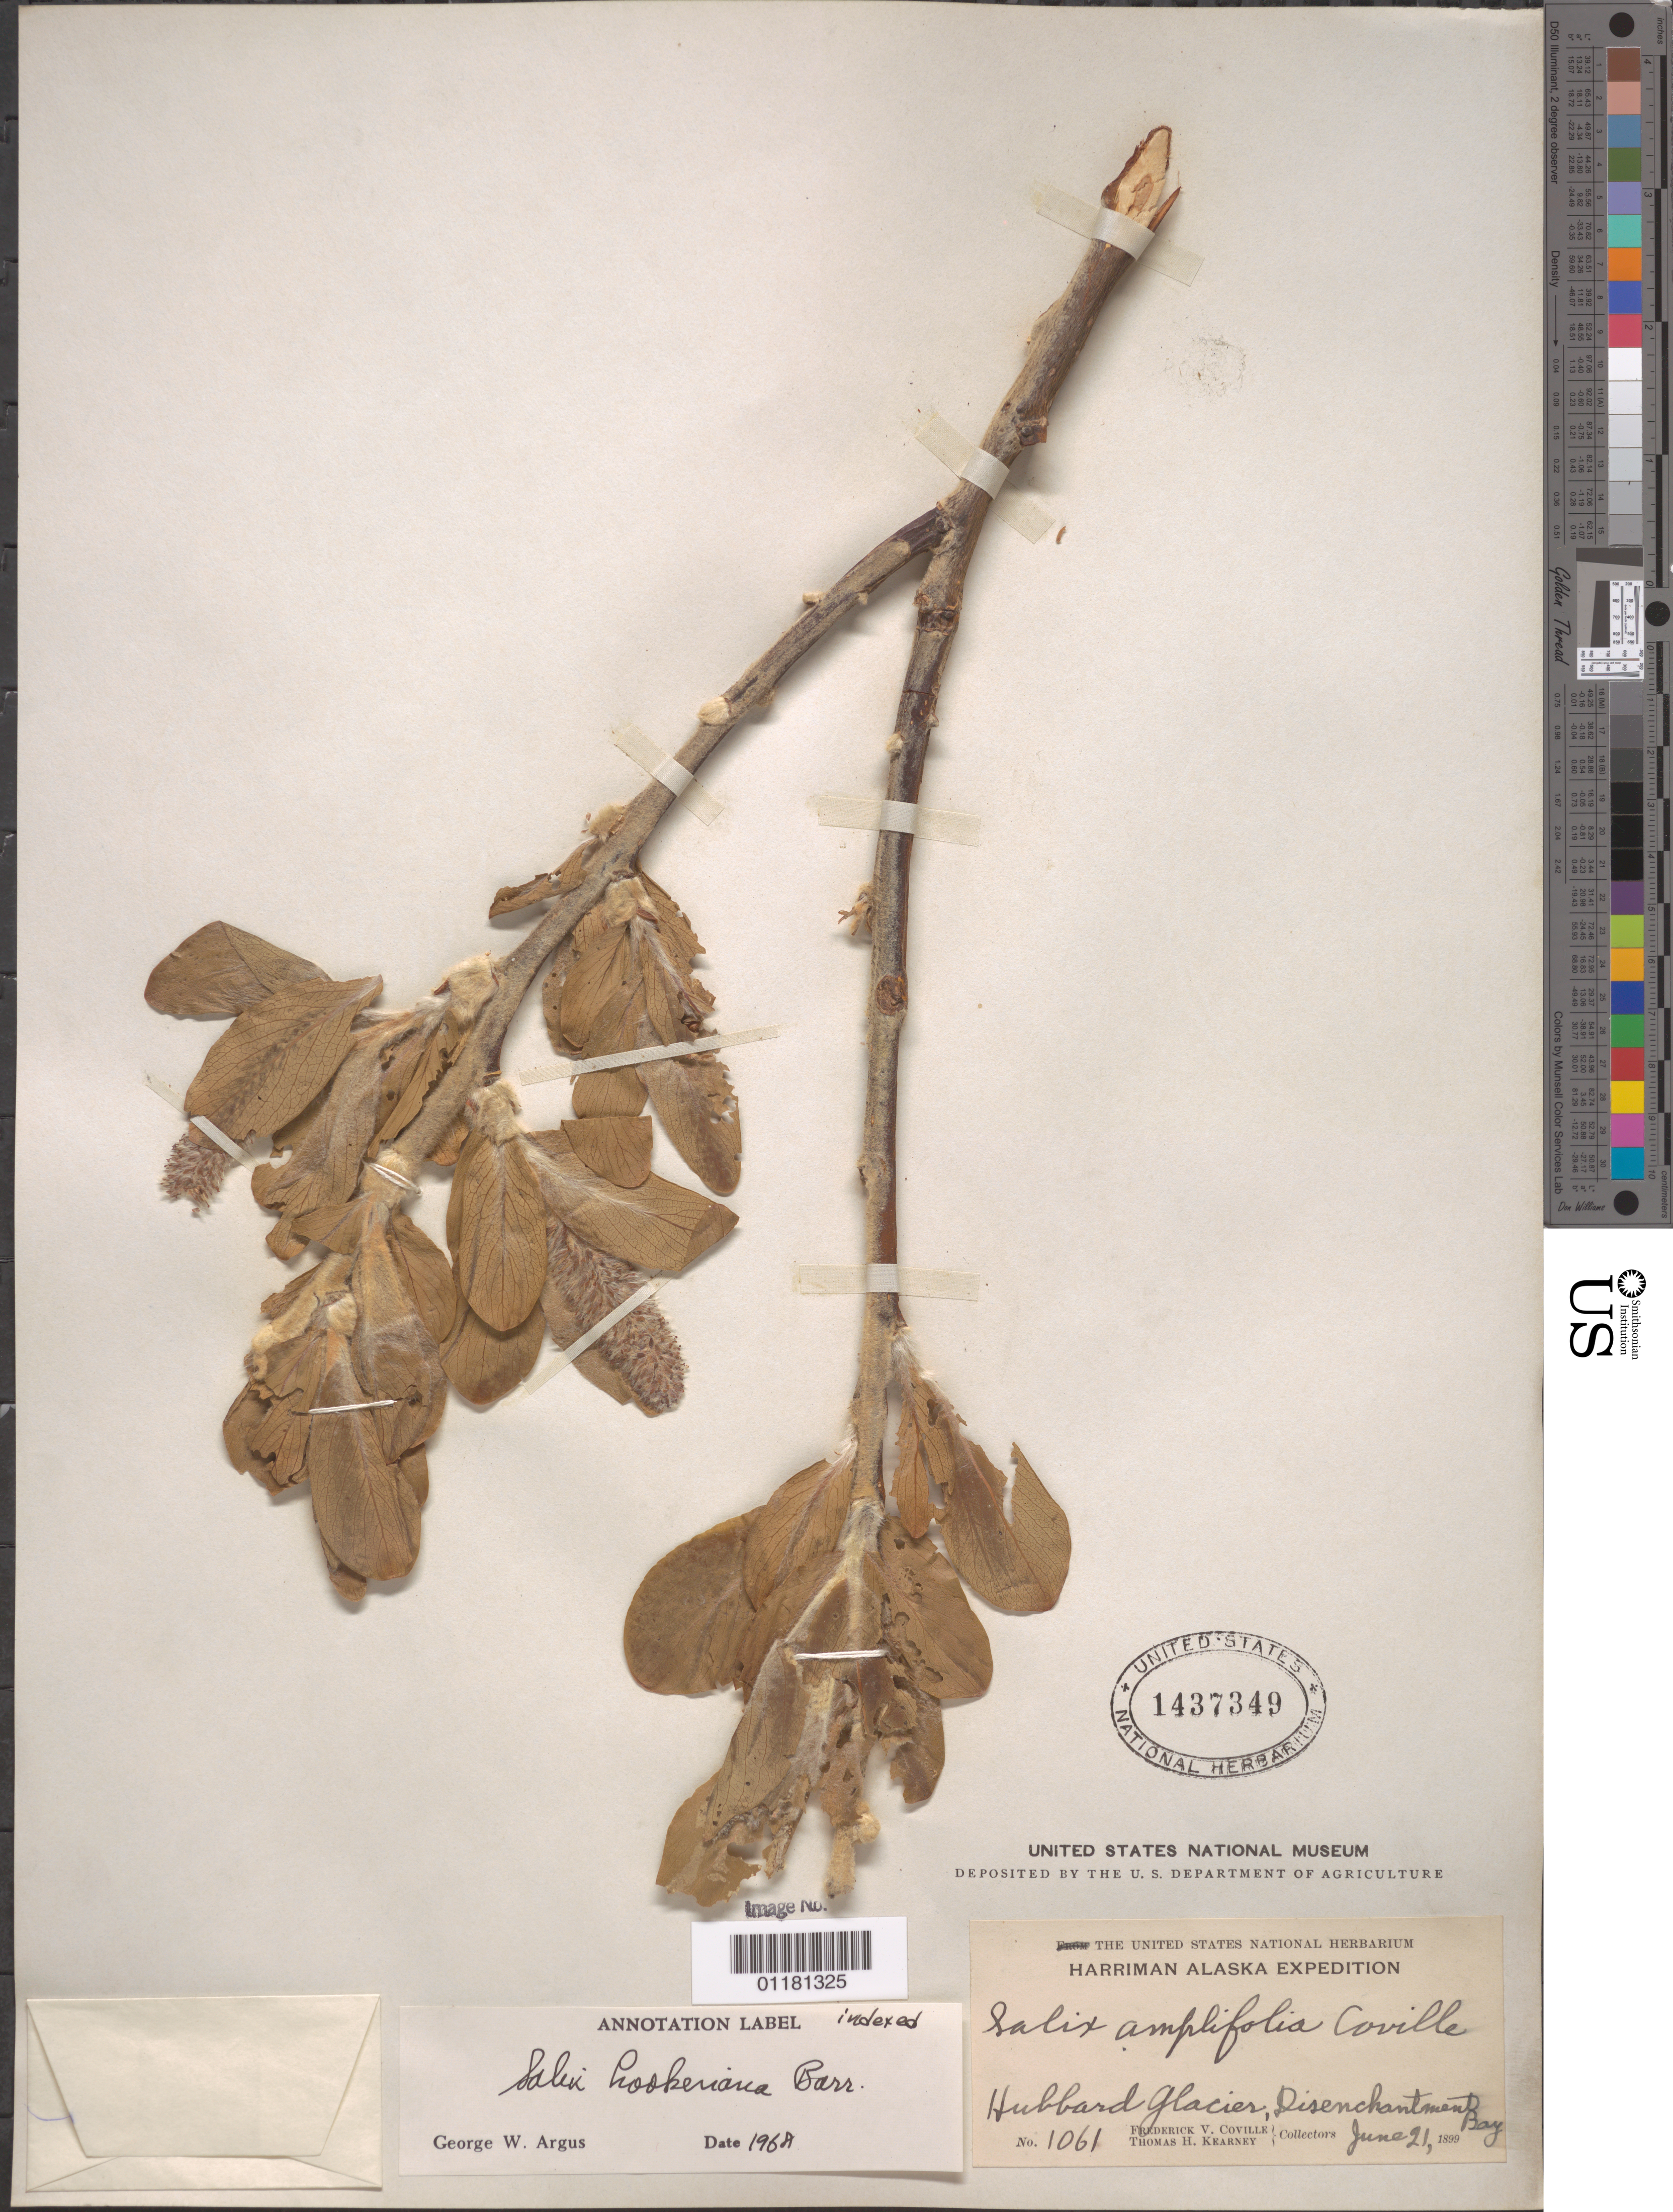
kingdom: Plantae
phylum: Tracheophyta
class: Magnoliopsida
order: Malpighiales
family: Salicaceae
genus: Salix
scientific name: Salix hookeriana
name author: Barratt ex Hook.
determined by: Argus, G. W.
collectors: F. V. Coville & T. H. Kearney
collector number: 1061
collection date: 1899-06-21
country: United States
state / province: Alaska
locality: Hubbard Glacier, Disenchantment Bay.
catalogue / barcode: US 1437349